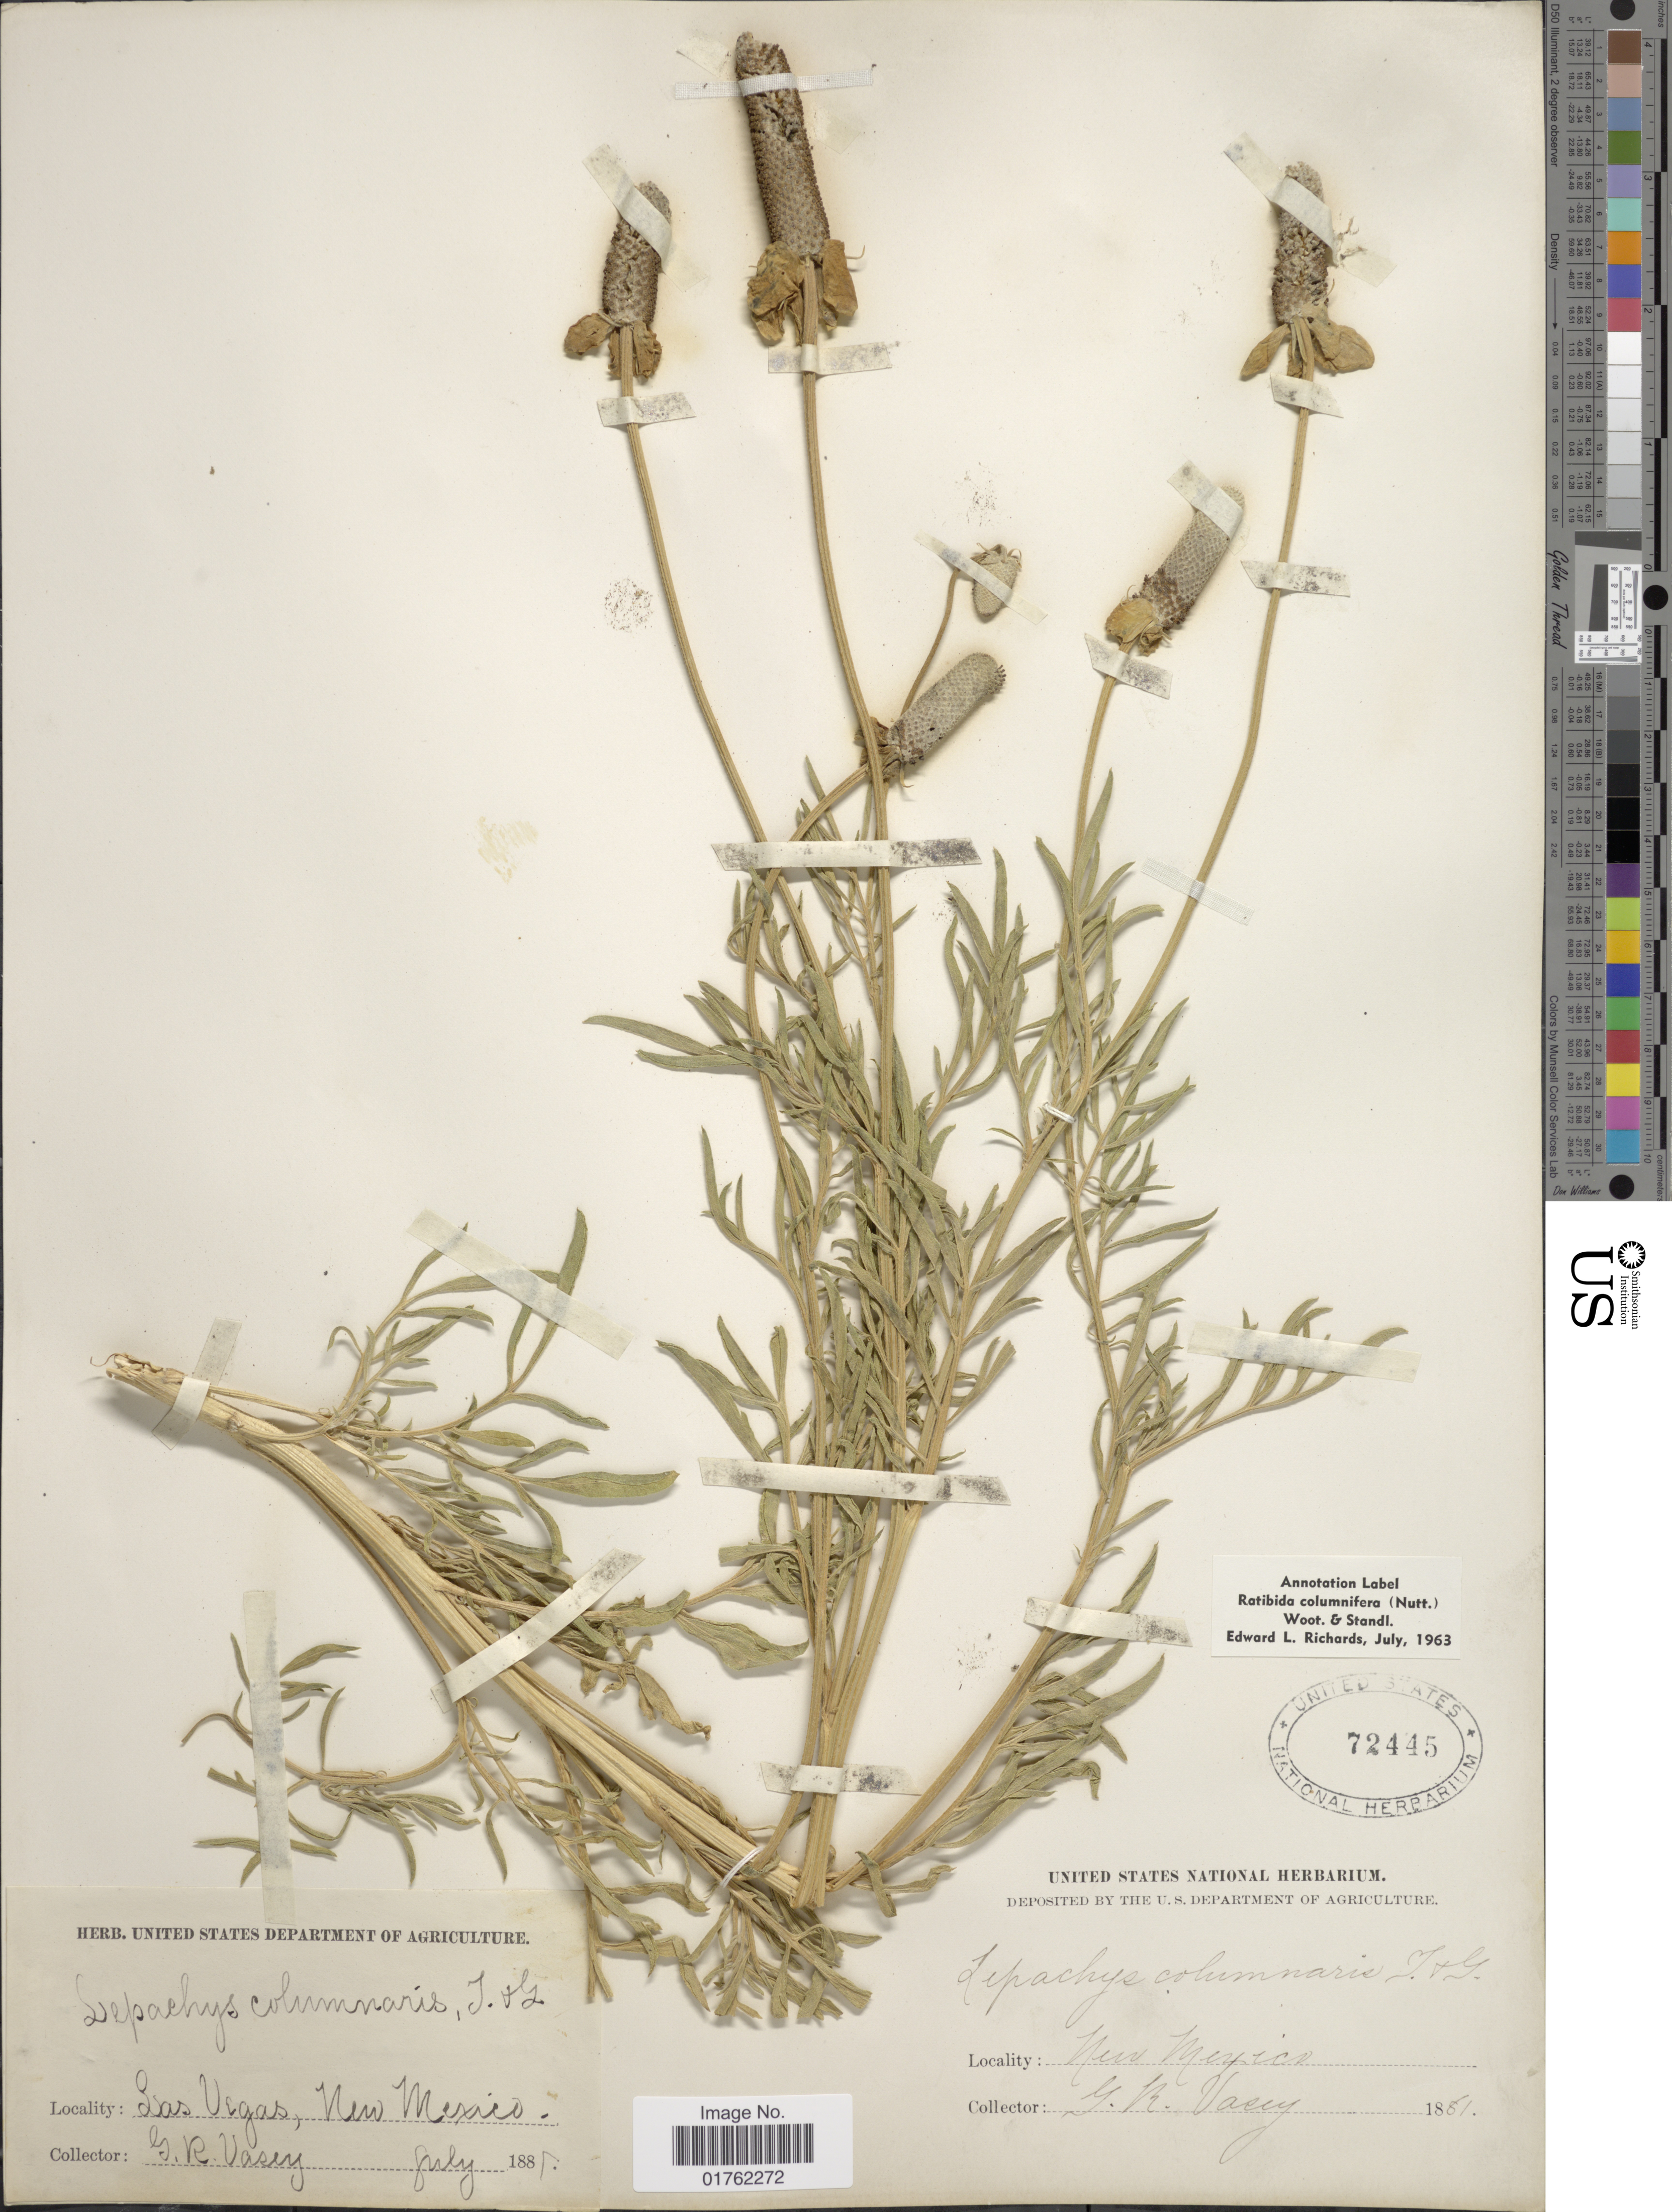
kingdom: Plantae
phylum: Tracheophyta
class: Magnoliopsida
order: Asterales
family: Asteraceae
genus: Ratibida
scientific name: Ratibida columnaris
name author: (Pursh) D. Don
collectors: G. R. Vasey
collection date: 1881-07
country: United States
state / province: New Mexico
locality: Las Vegas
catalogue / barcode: US 72445